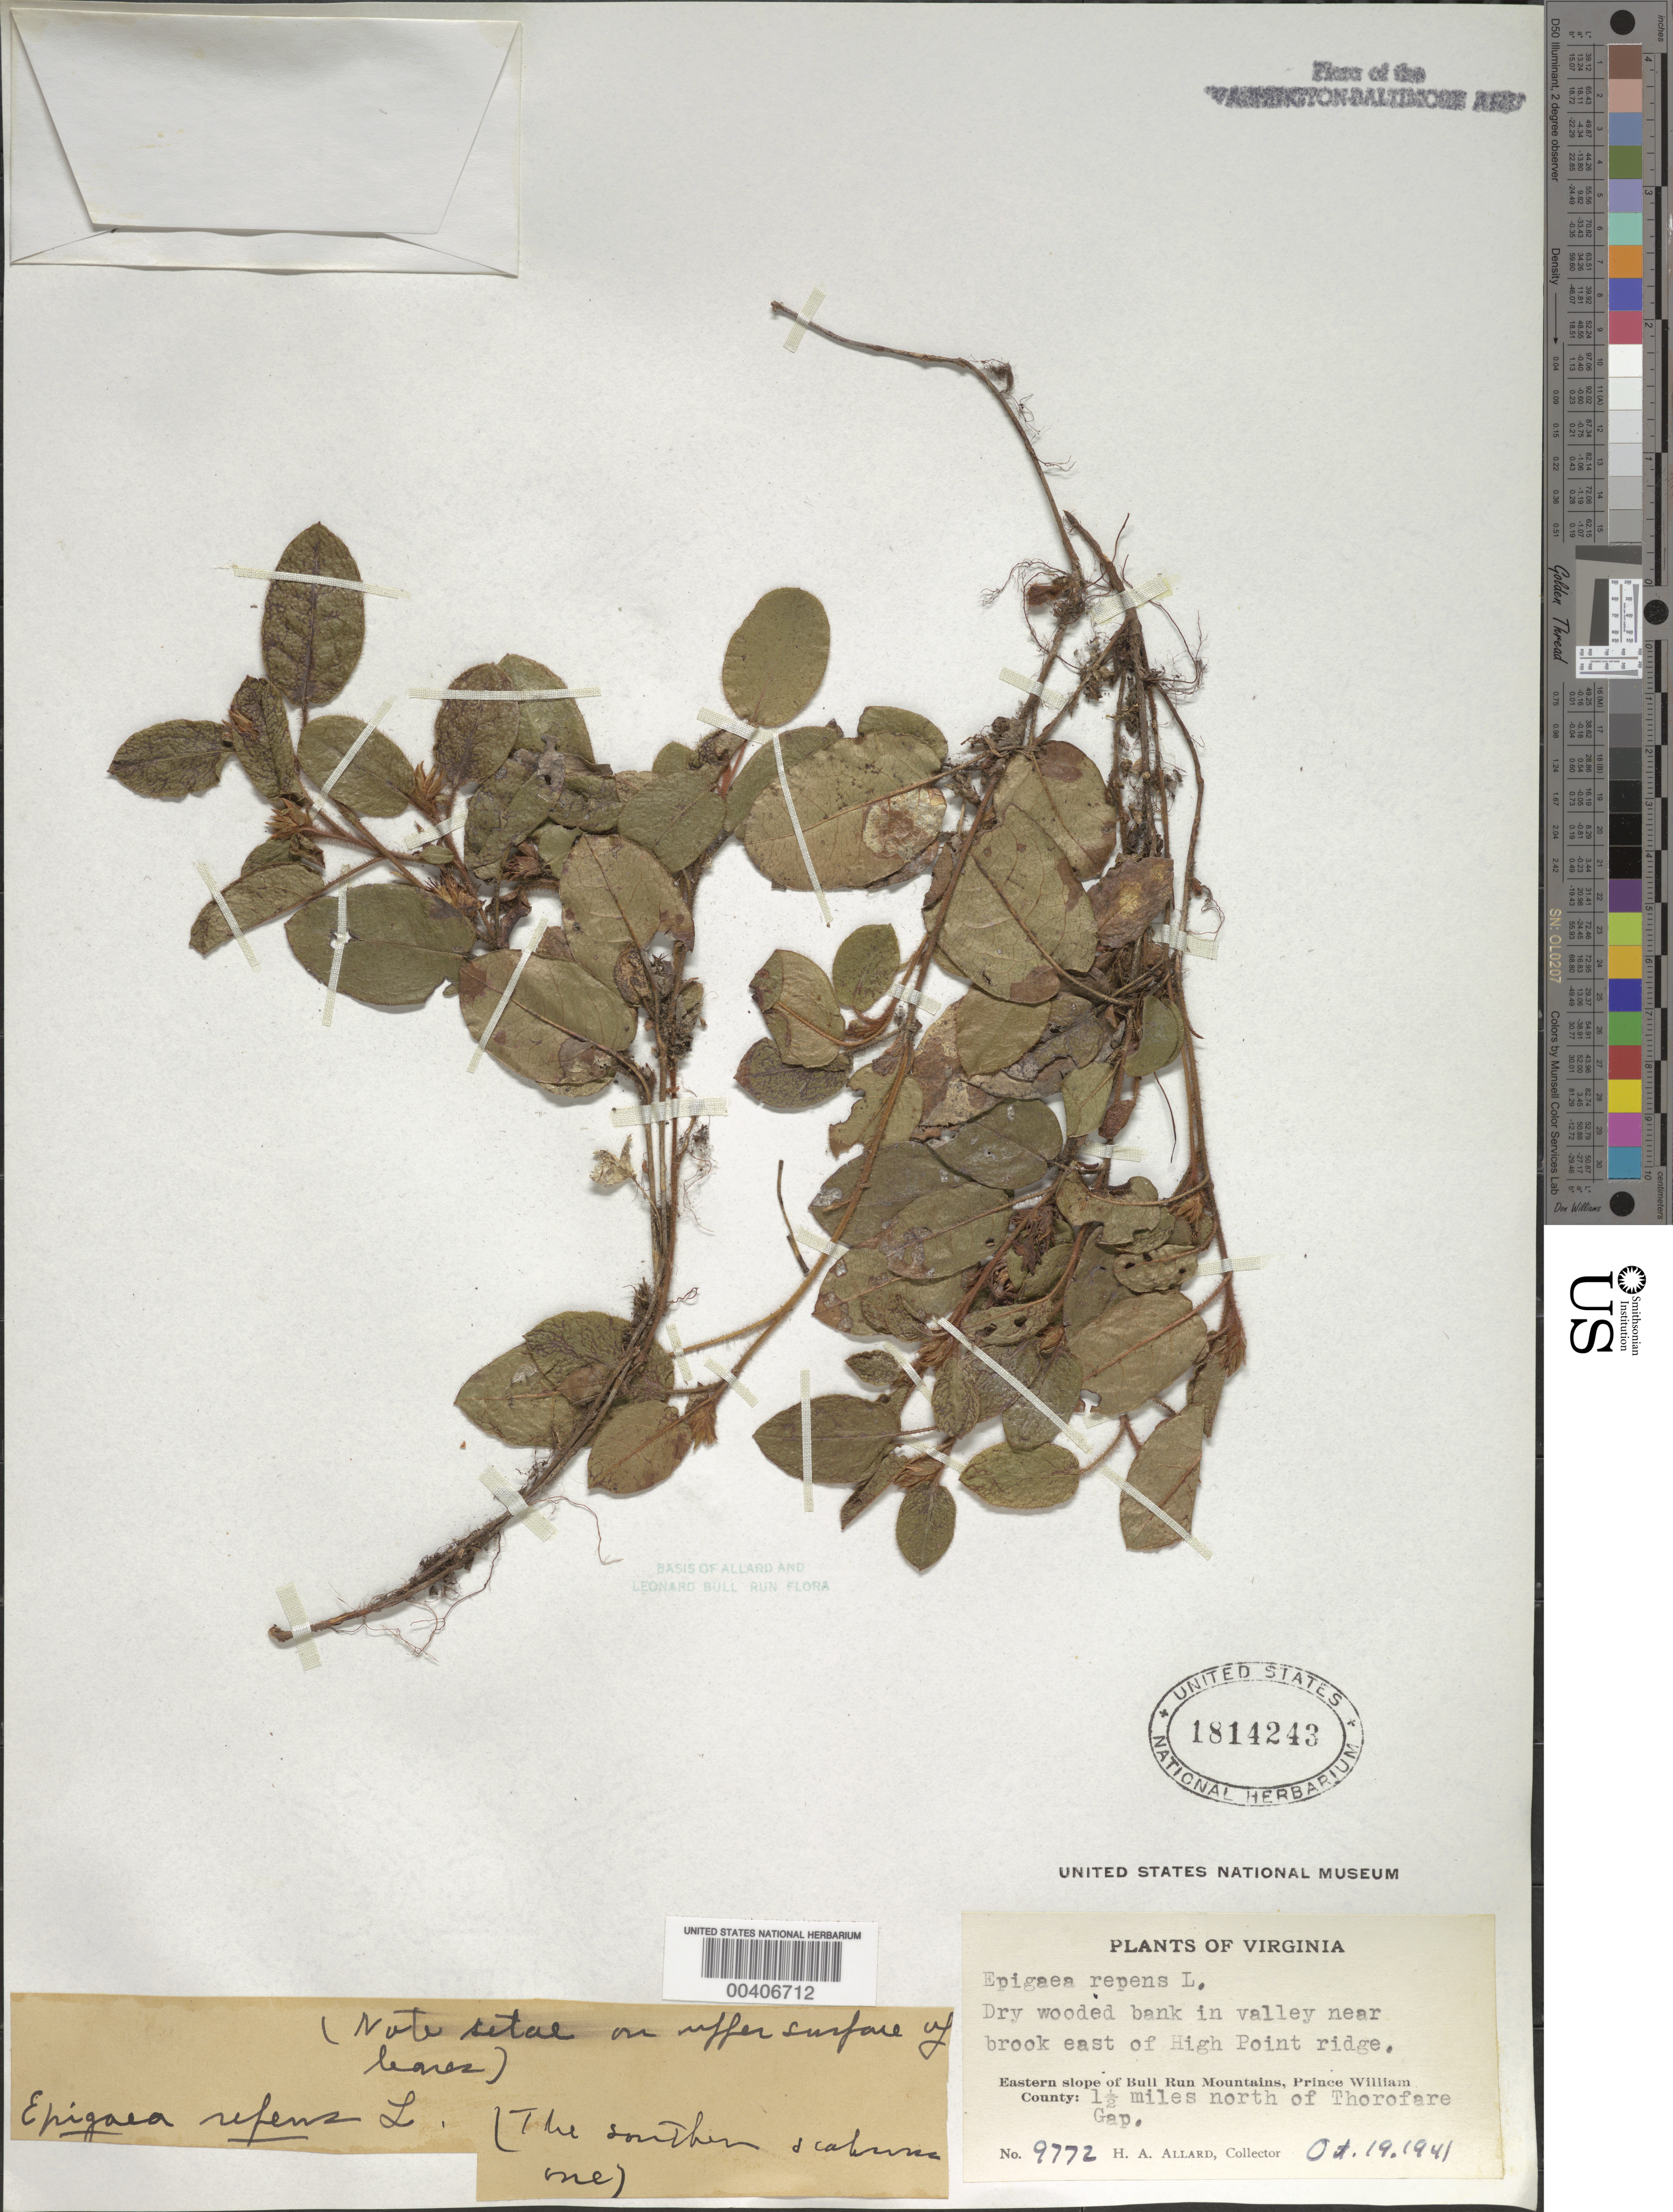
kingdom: Plantae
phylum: Tracheophyta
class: Magnoliopsida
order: Ericales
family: Ericaceae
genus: Epigaea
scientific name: Epigaea repens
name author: L.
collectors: H. A. Allard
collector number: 9772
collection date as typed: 19 Oct 1941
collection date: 1941-10-19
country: United States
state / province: Virginia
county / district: Prince William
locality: East of High Point Ridge and north of Thorofare Gap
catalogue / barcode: US 1814243